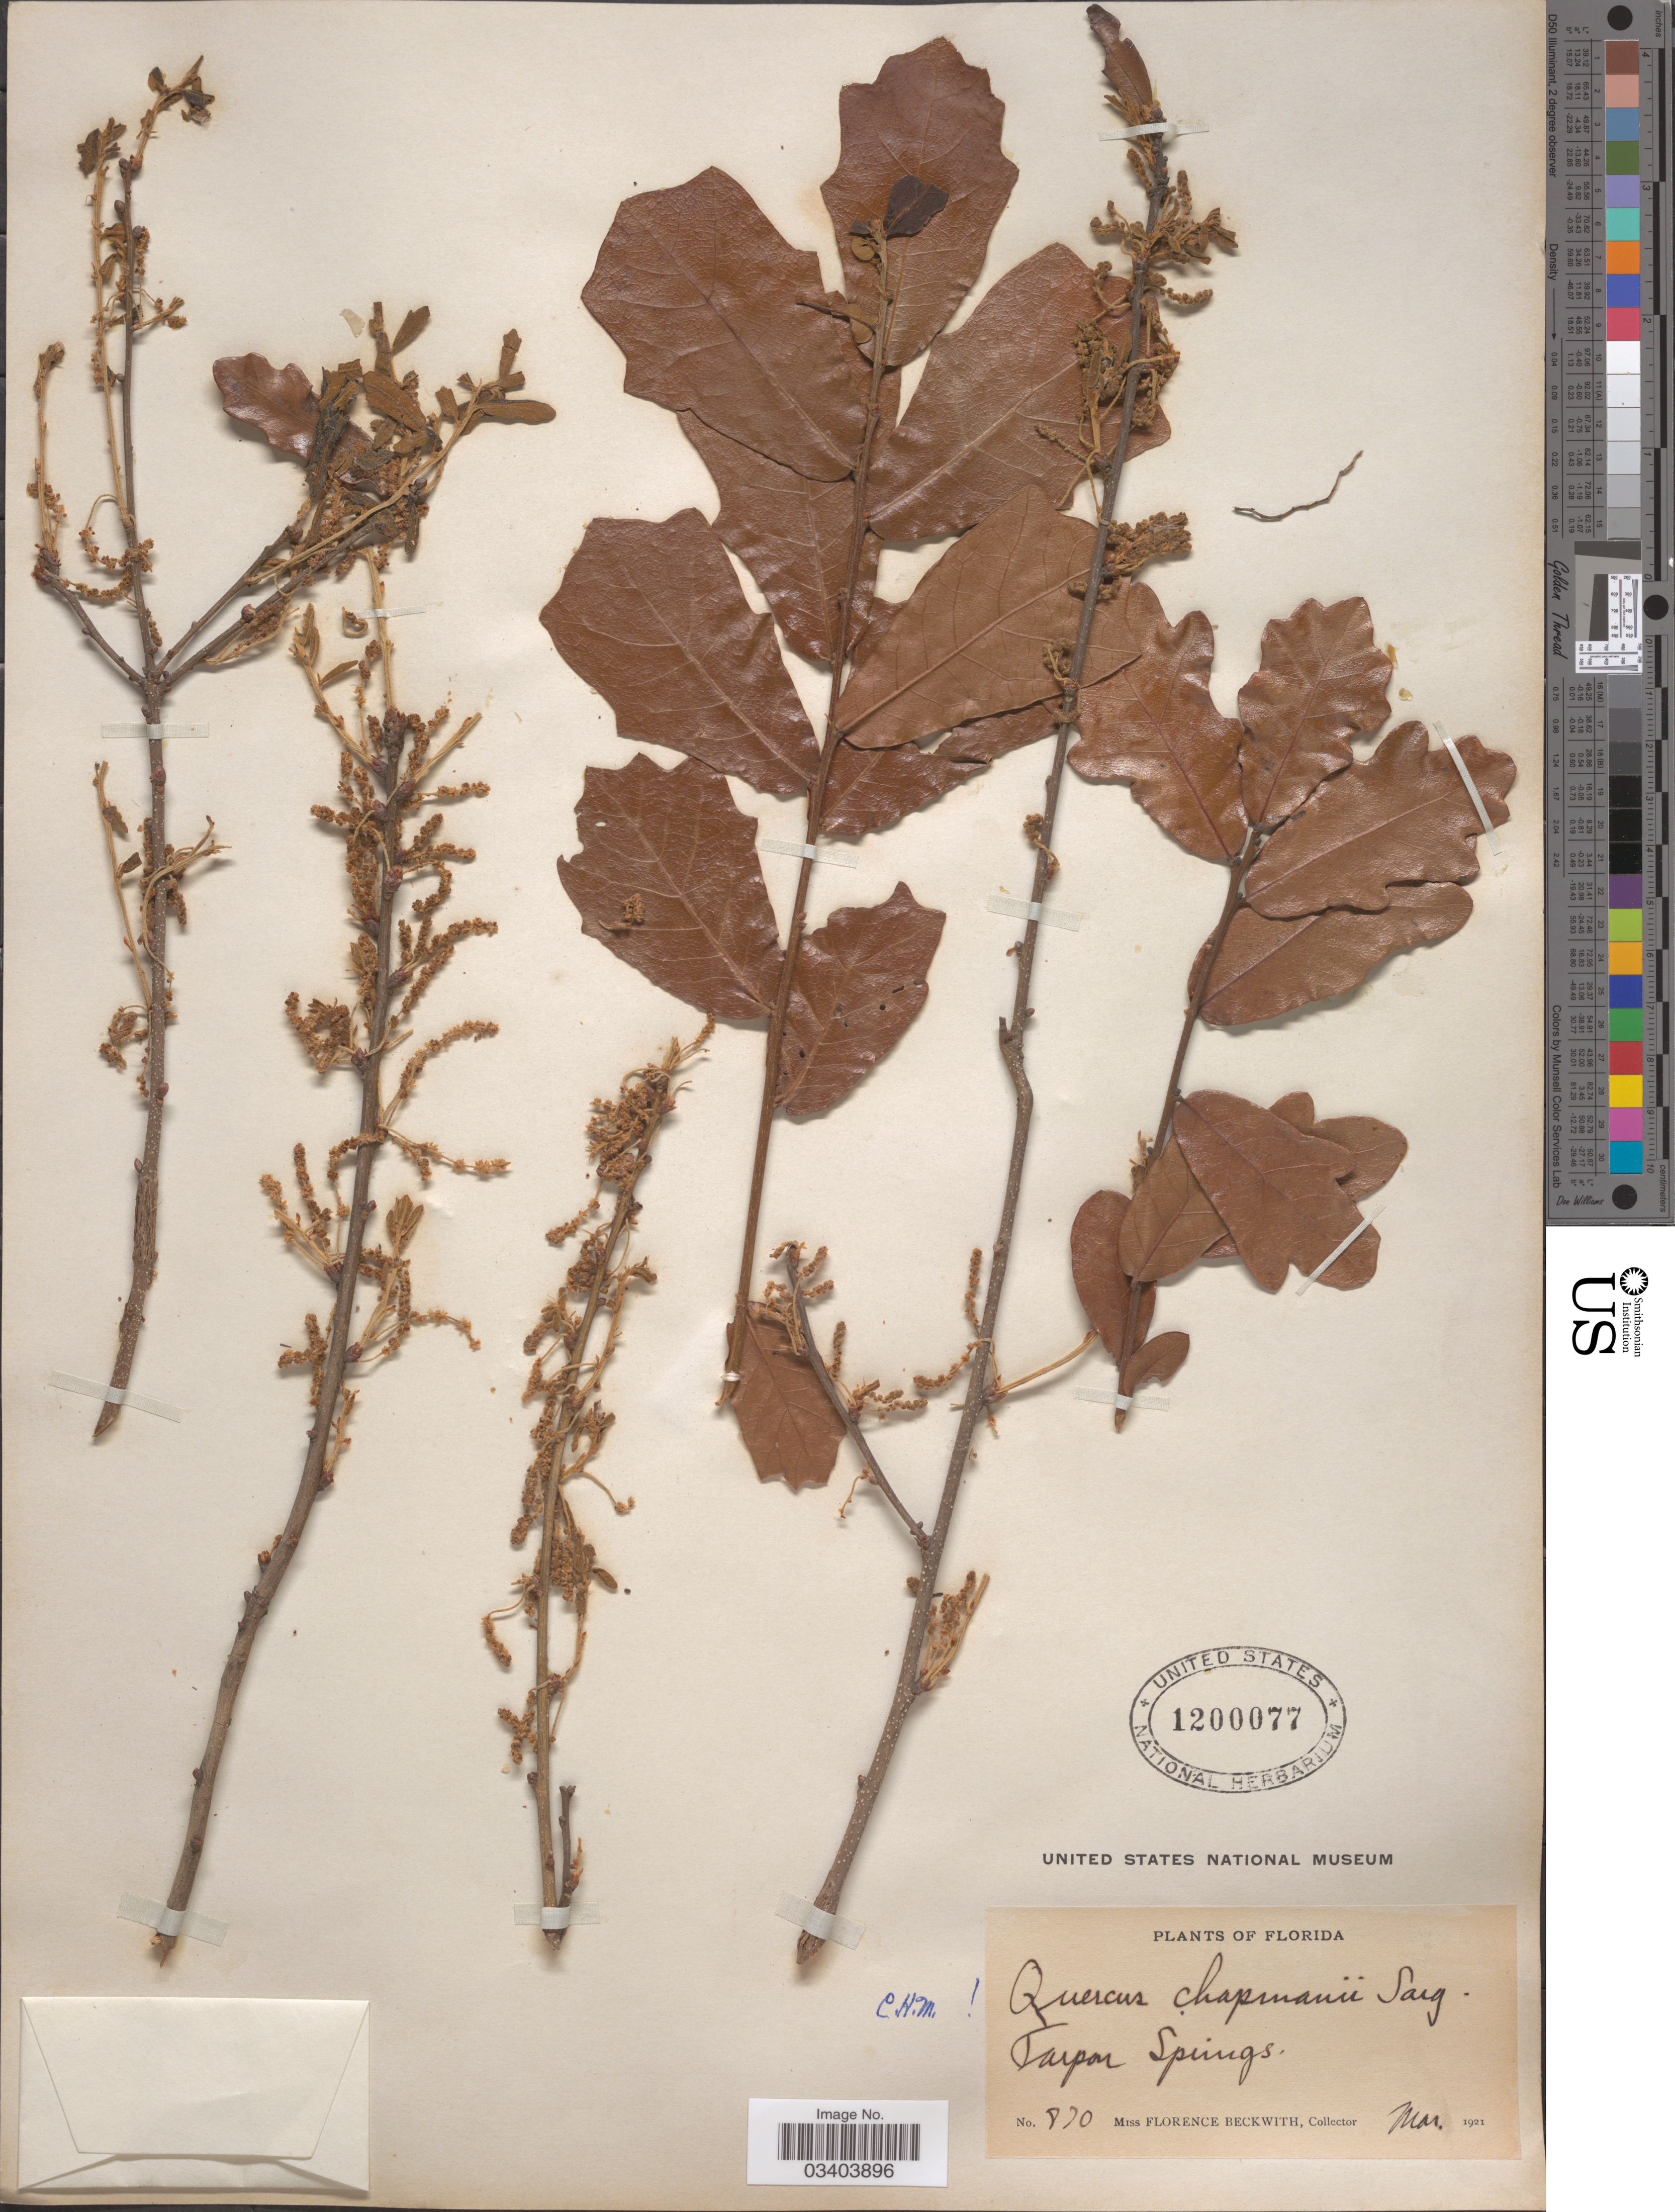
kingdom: Plantae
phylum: Tracheophyta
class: Magnoliopsida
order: Fagales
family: Fagaceae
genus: Quercus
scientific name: Quercus chapmanii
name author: Sarg.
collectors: F. Beckwith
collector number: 870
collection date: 1921-03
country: United States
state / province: Florida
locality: Tarpon Springs.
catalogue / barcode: US 1200077